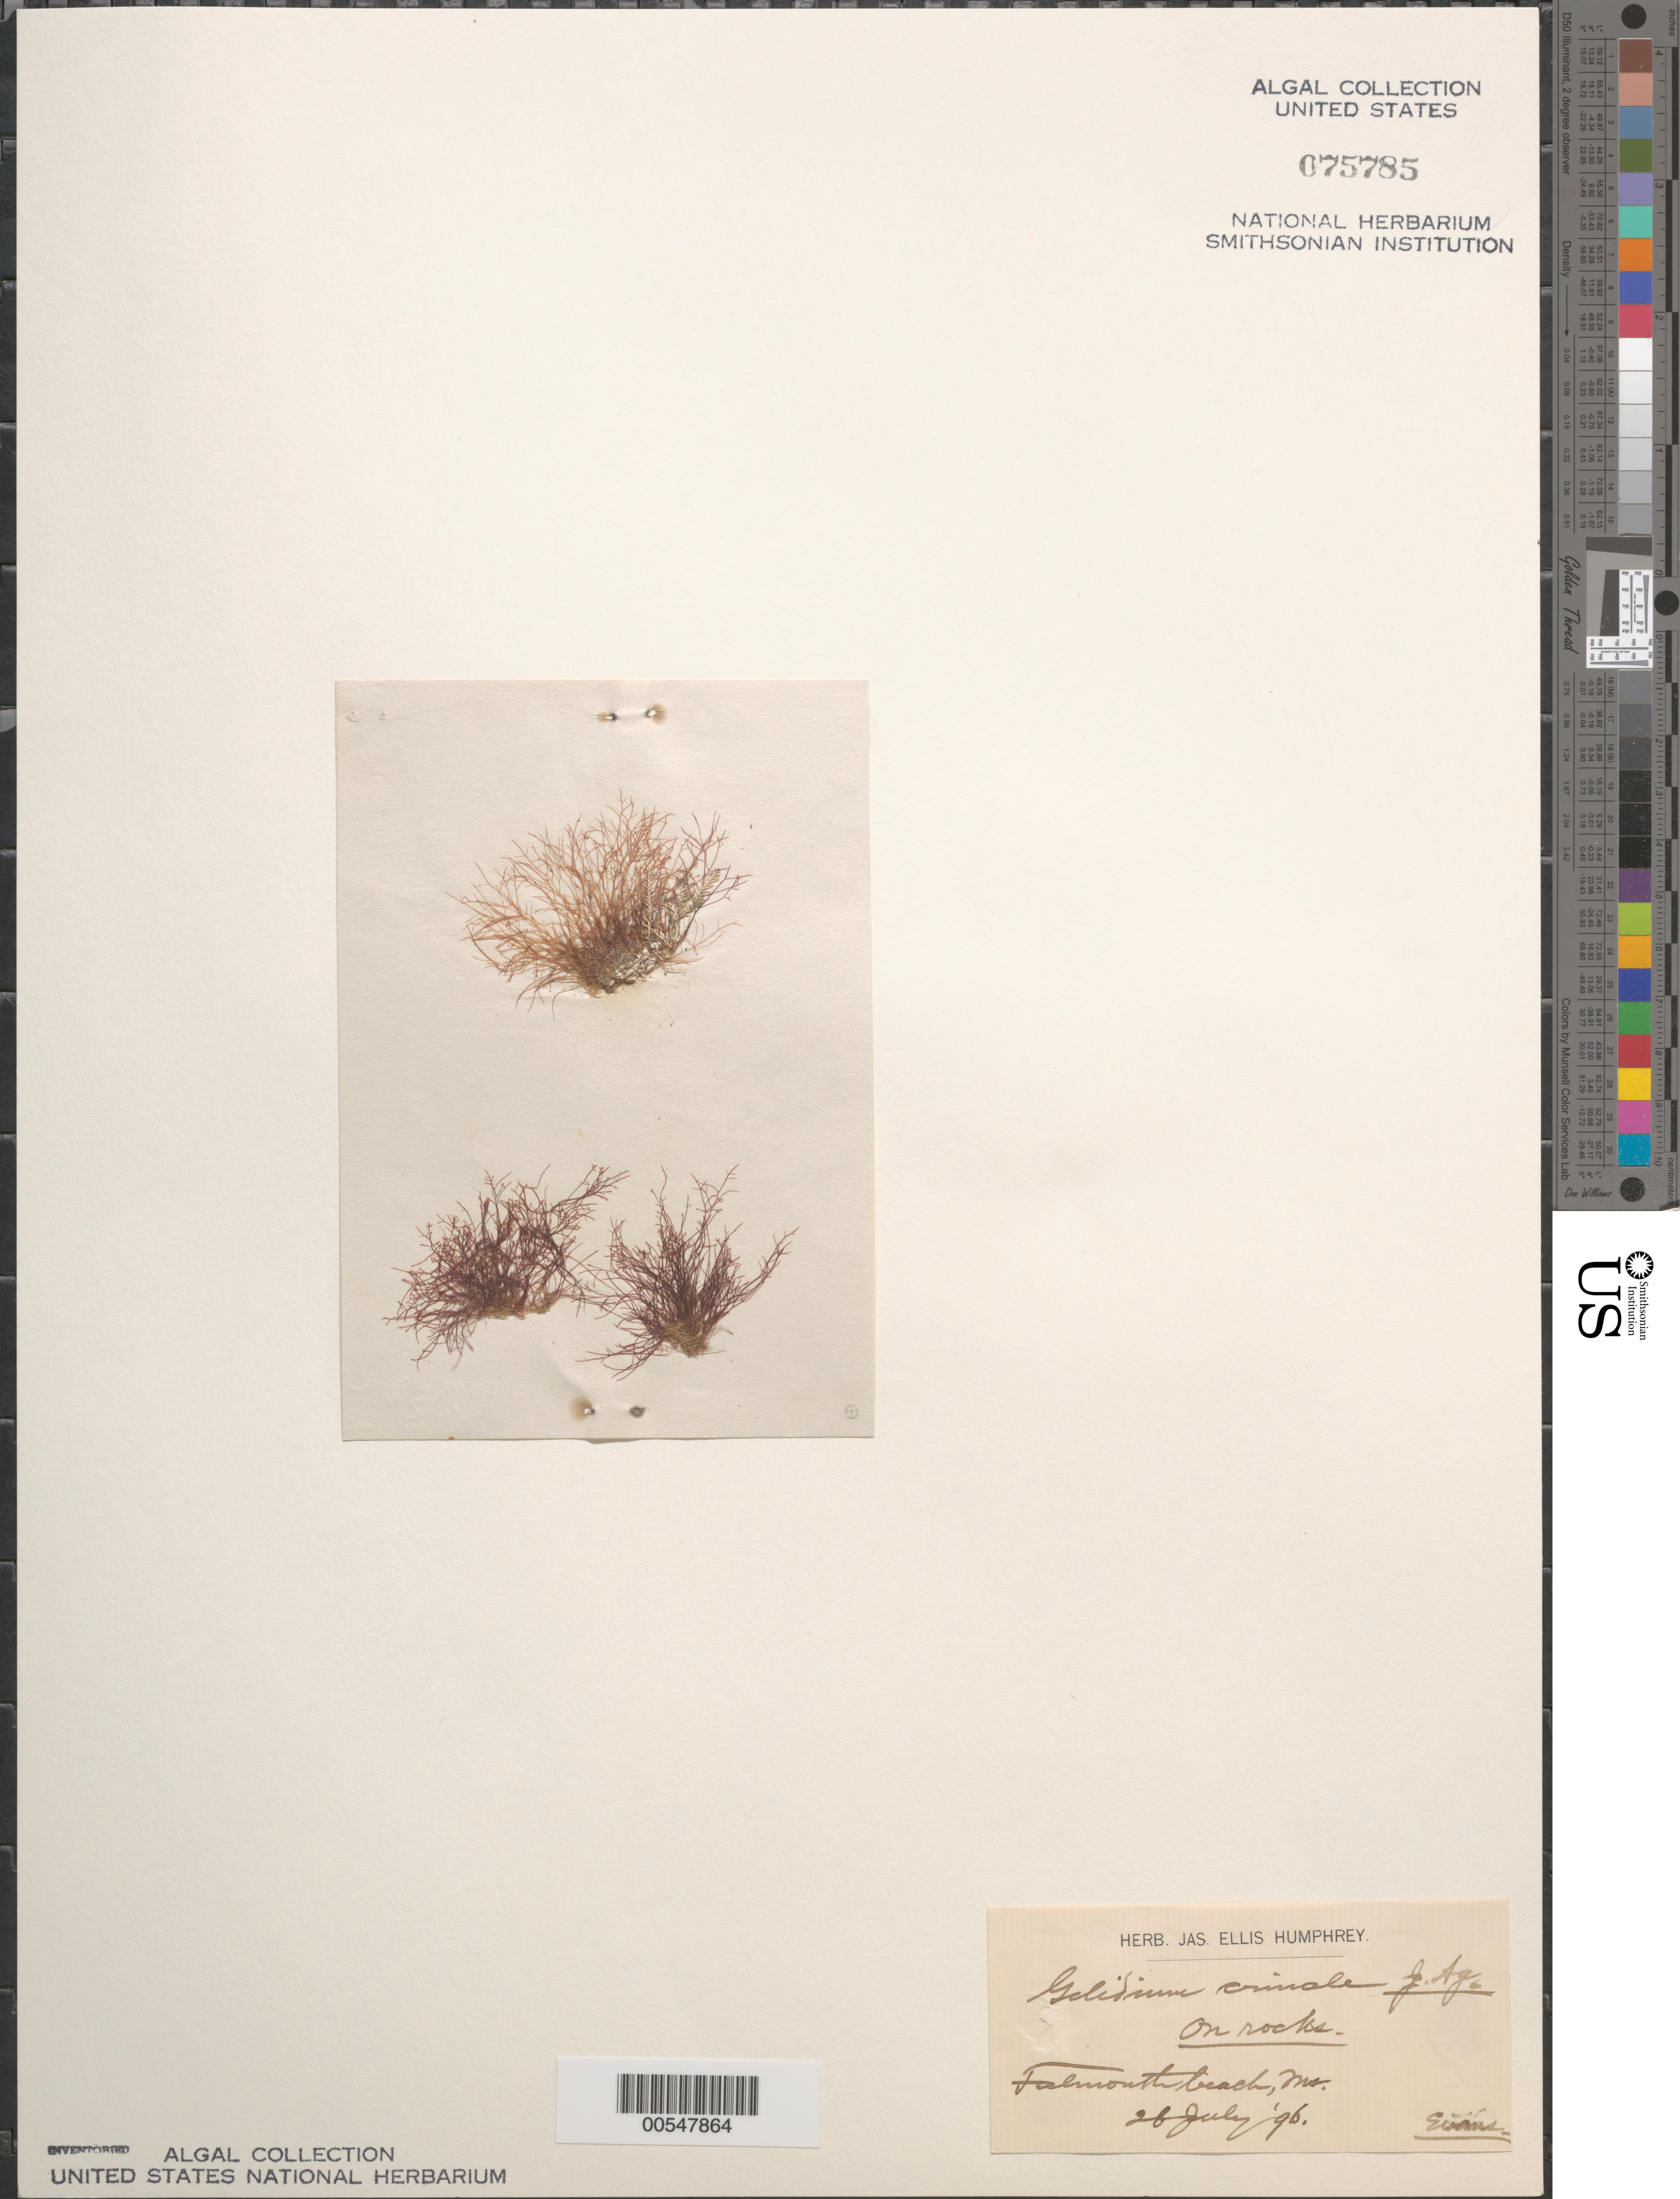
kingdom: Plantae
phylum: Rhodophyta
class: Florideophyceae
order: Gelidiales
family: Gelidiaceae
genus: Gelidium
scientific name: Gelidium crinale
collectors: -- Evans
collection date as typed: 26 Jul 1896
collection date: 1896-07-26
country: United States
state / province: Massachusetts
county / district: Barnstable County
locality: Falmouth Beach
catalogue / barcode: US 75785